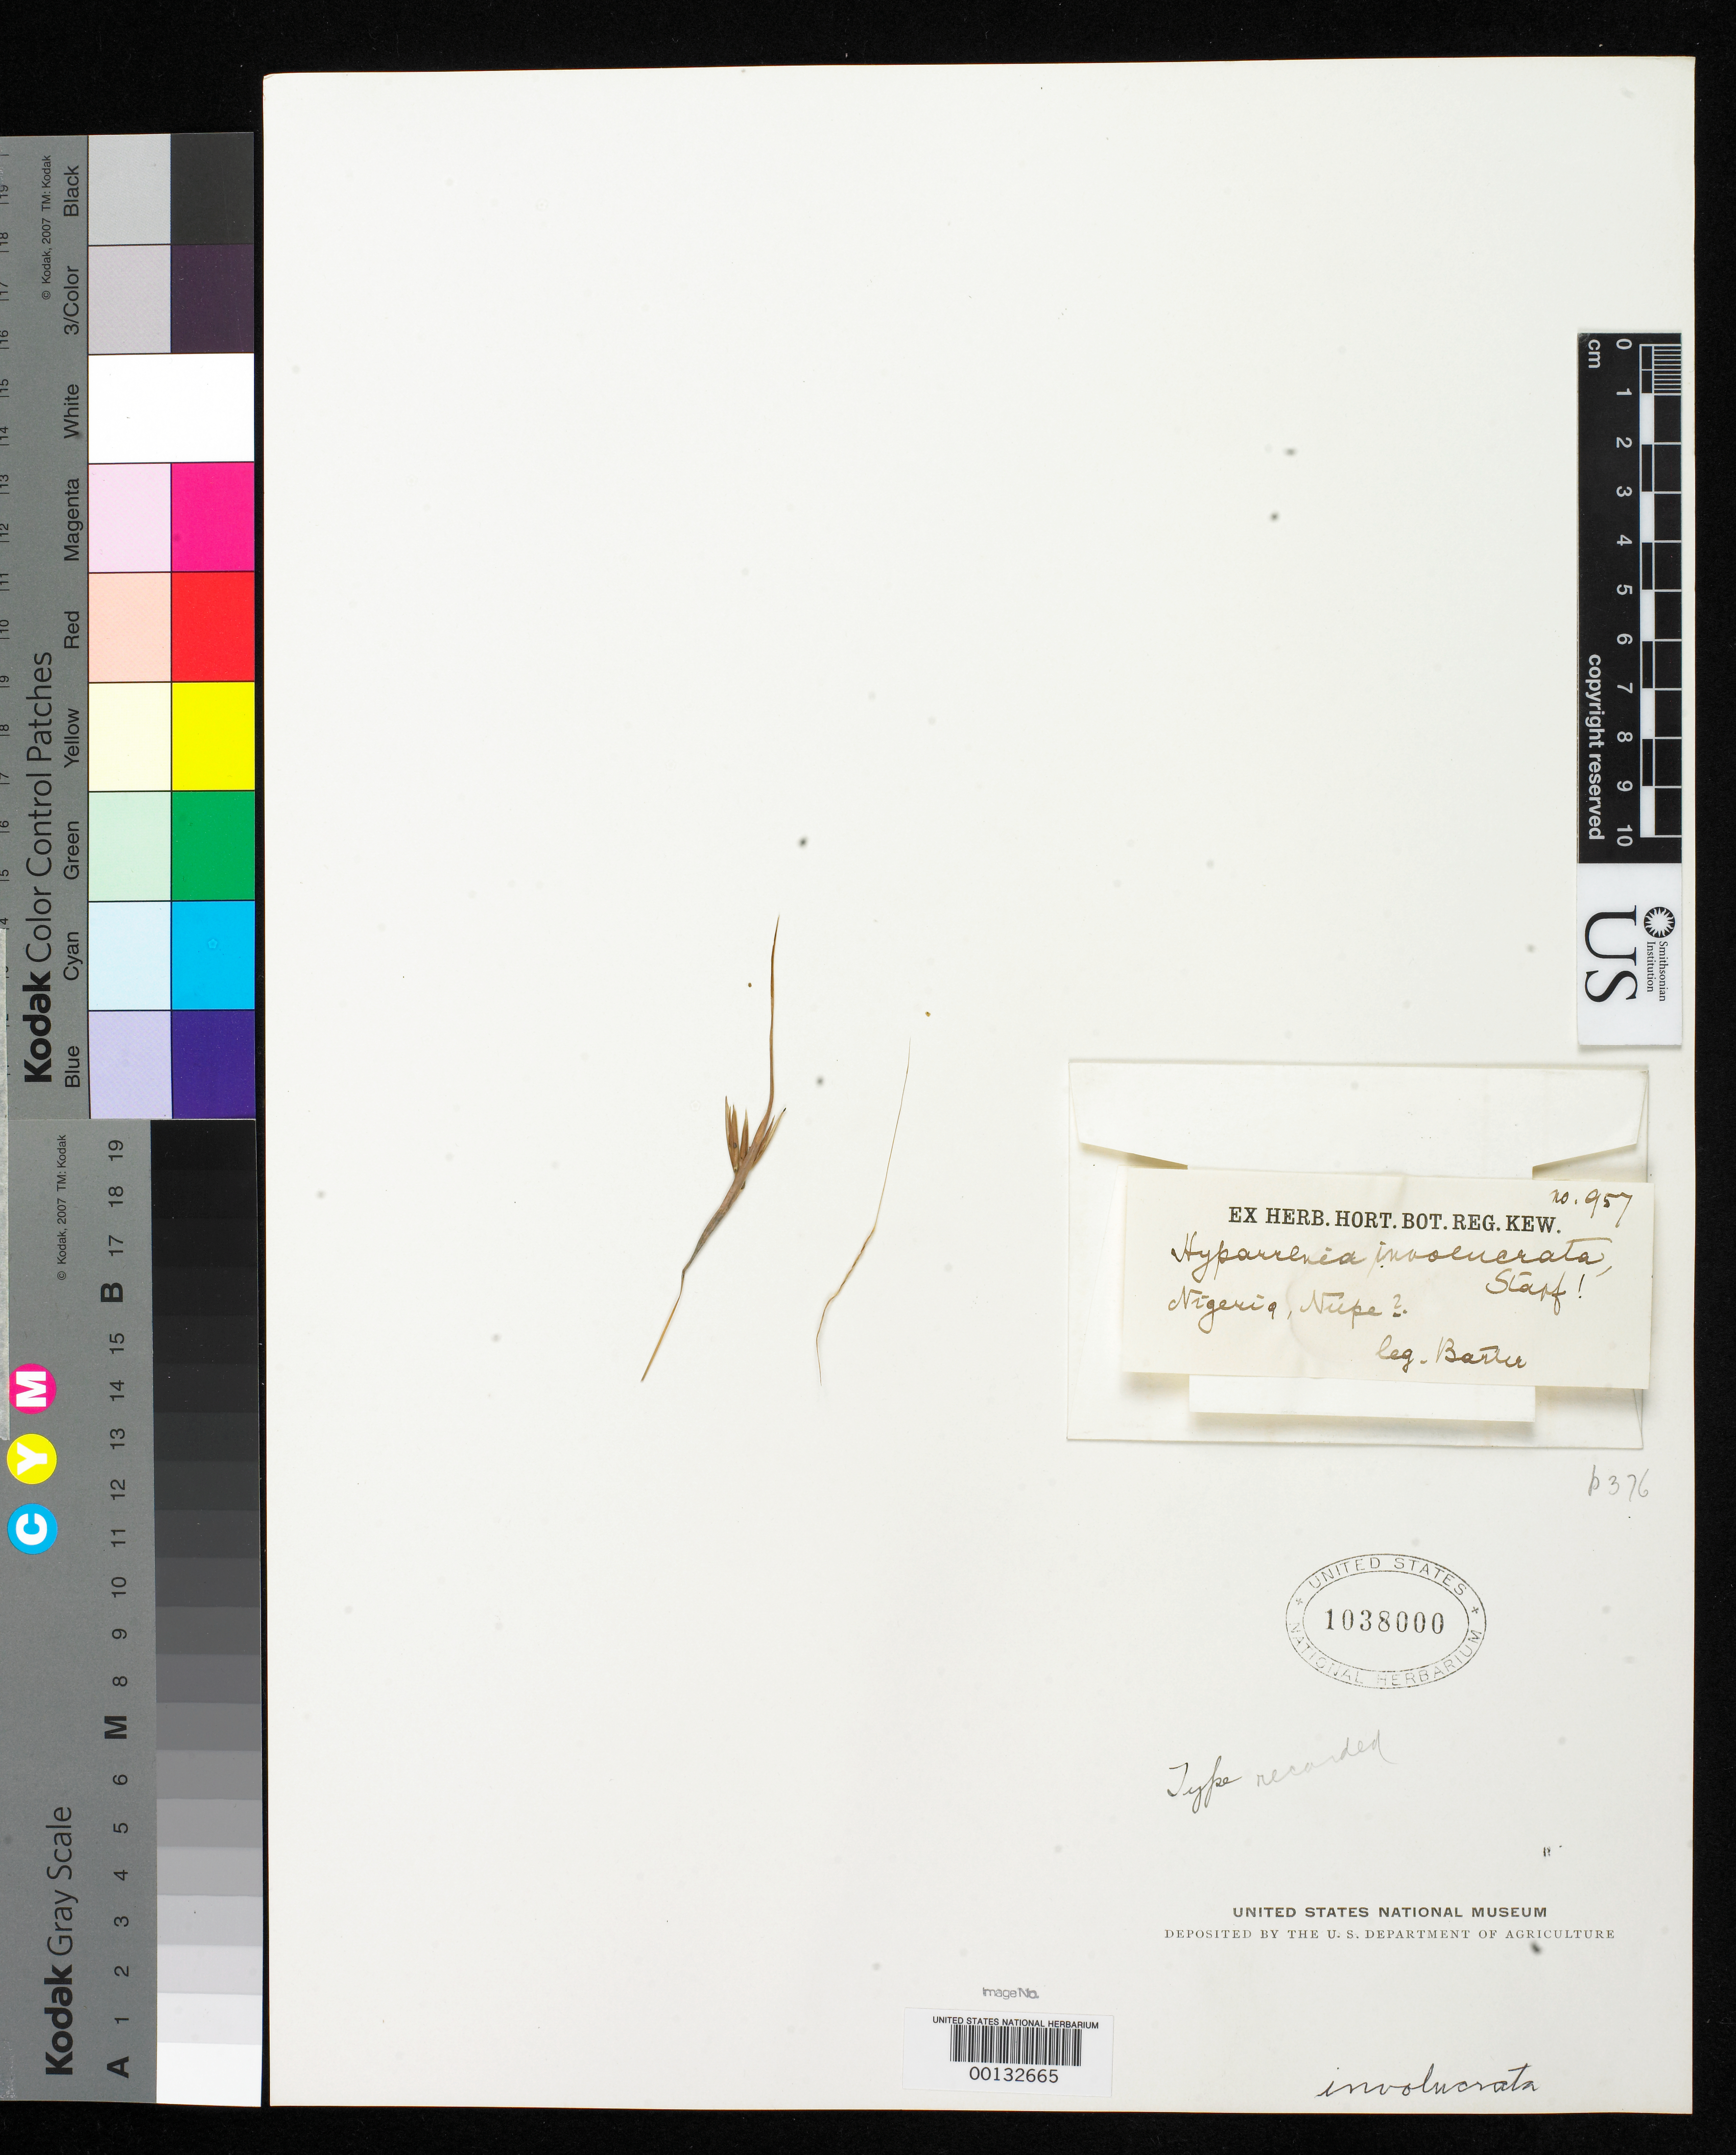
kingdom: Plantae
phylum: Tracheophyta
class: Liliopsida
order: Poales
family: Poaceae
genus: Hyparrhenia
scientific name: Hyparrhenia involucrata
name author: Stapf in Prain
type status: Type Fragment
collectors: C. Barter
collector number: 957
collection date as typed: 1858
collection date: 1858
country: Nigeria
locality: Nupe.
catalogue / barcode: US 1038000